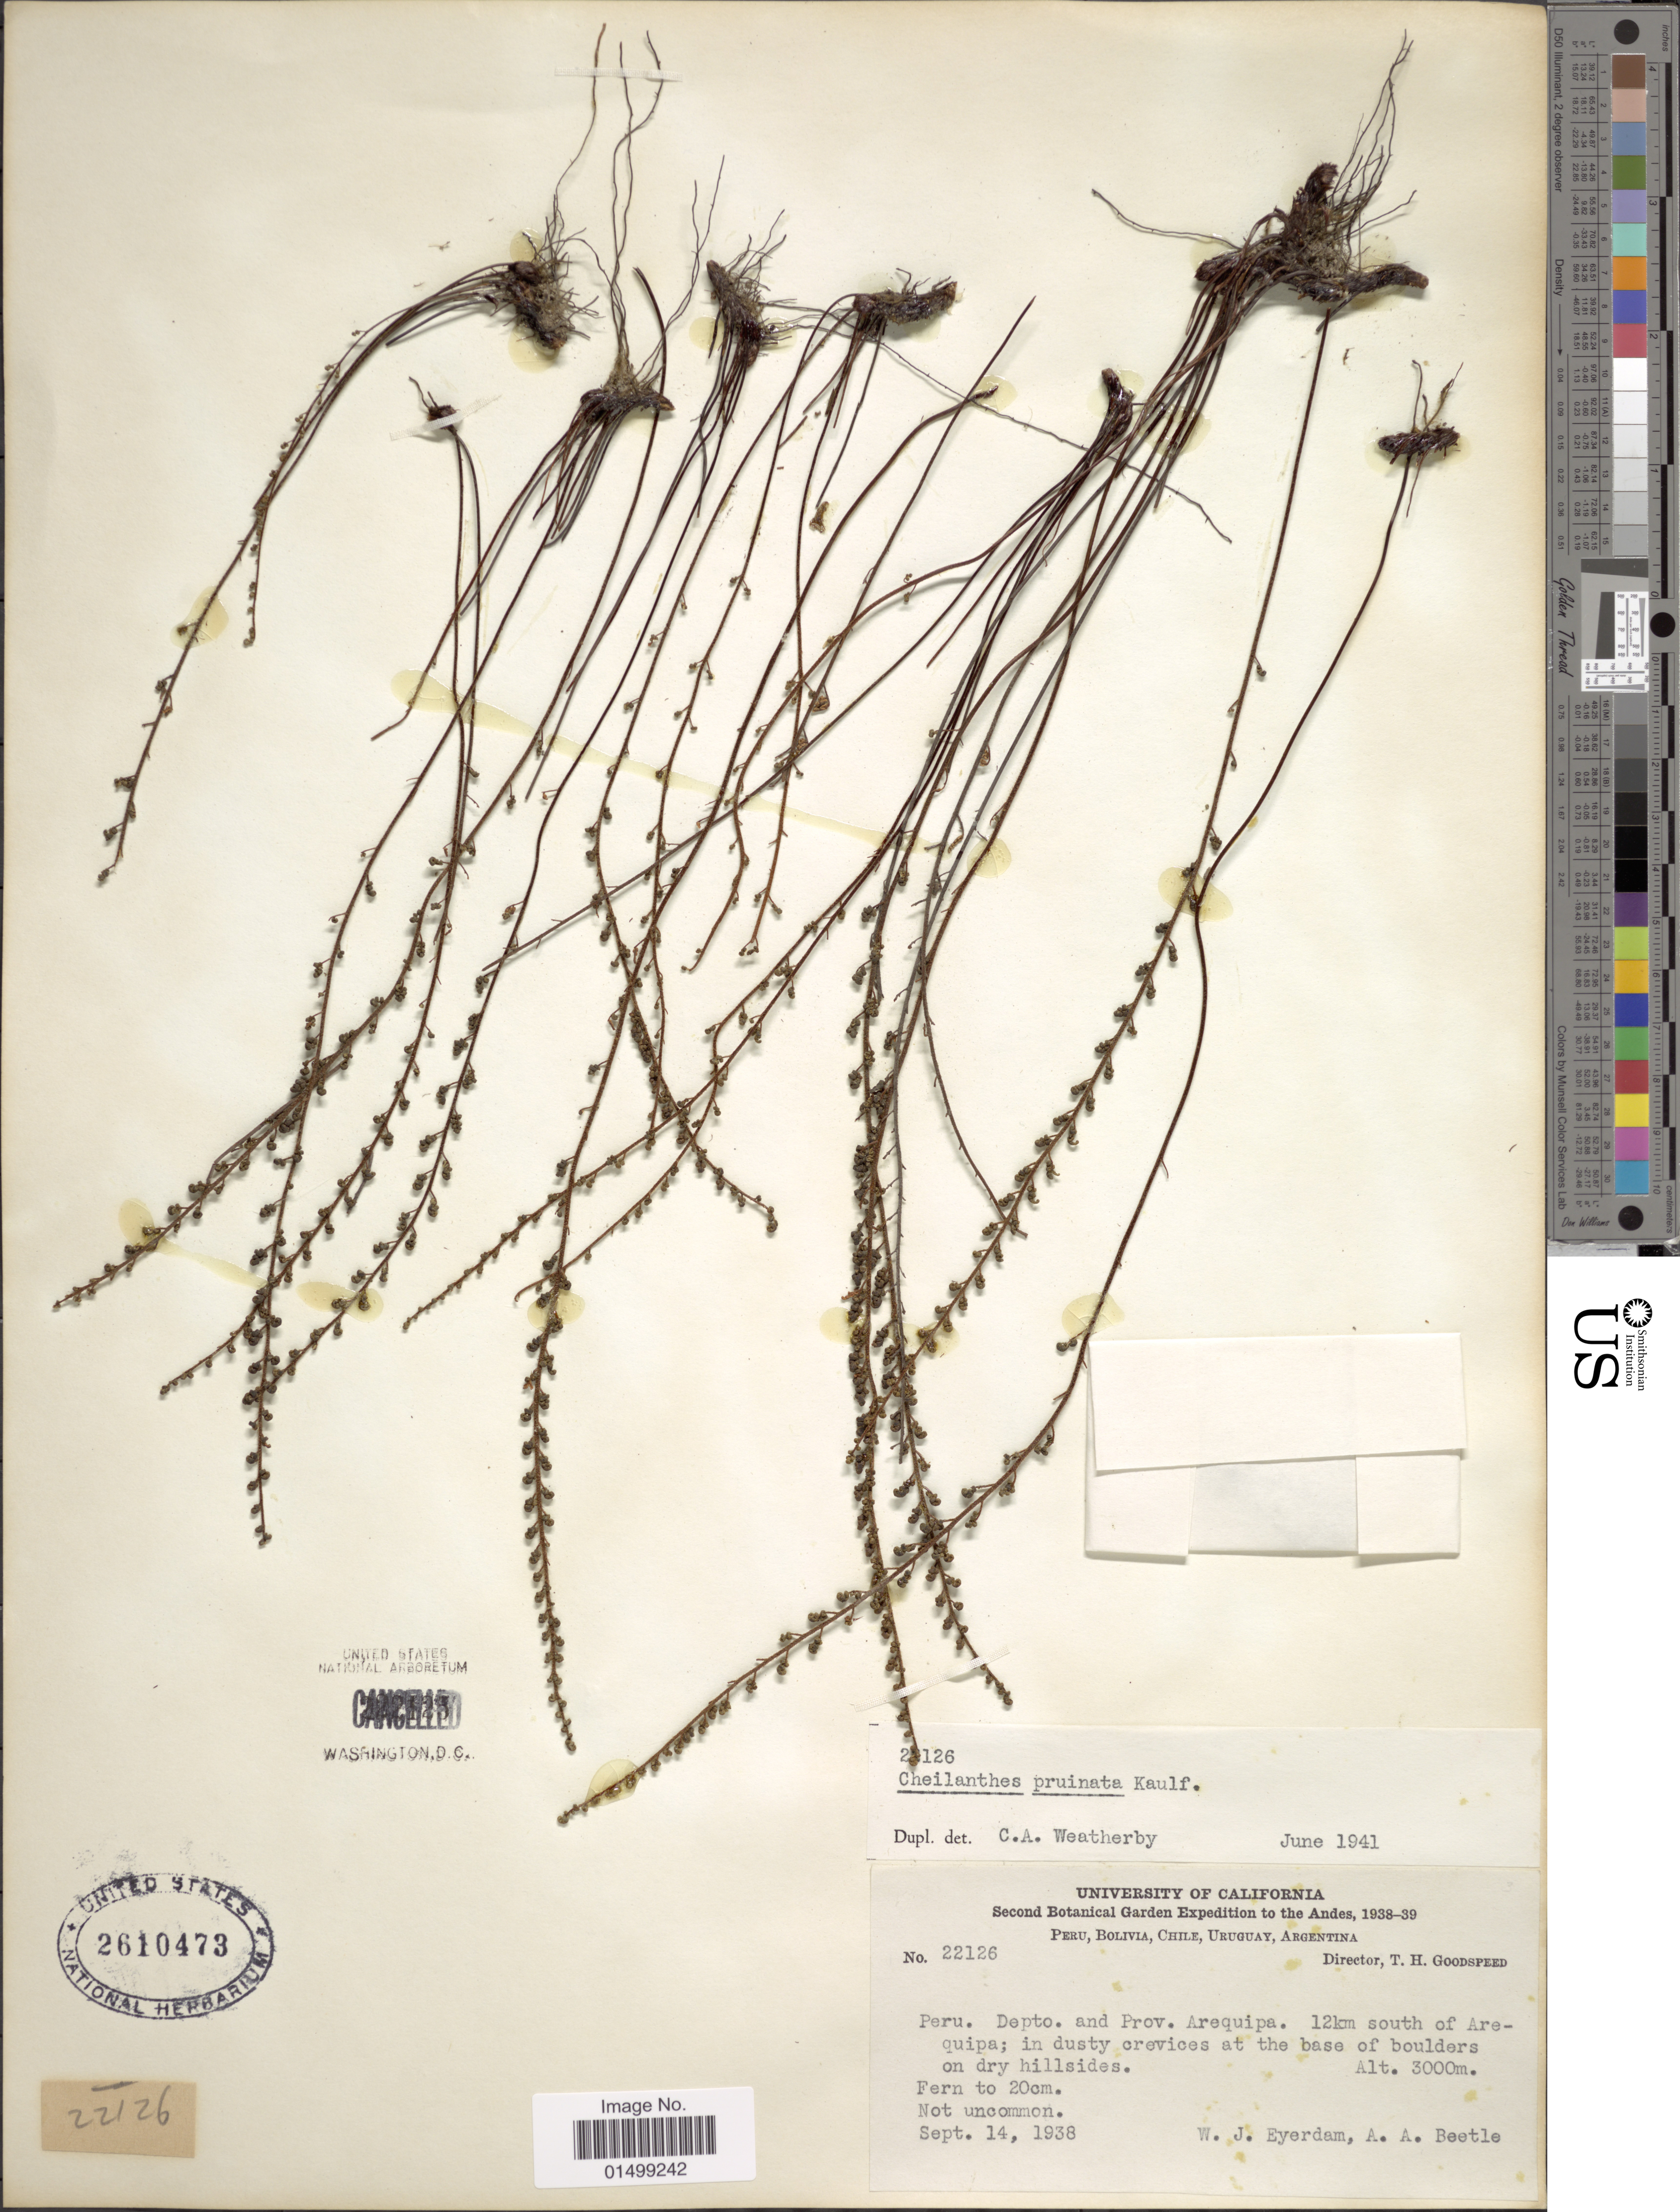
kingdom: Plantae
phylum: Tracheophyta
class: Polypodiopsida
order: Polypodiales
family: Pteridaceae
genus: Cheilanthes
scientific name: Cheilanthes pruinata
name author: Kaulf.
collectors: W. J. Eyerdam & A. A. Beetle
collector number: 22126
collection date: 1938-09-14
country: Peru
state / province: Arequipa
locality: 12 km south of Arequipa; in dusty crevices at the base of boulders on dry hillsides.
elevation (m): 3000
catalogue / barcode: US 2610473